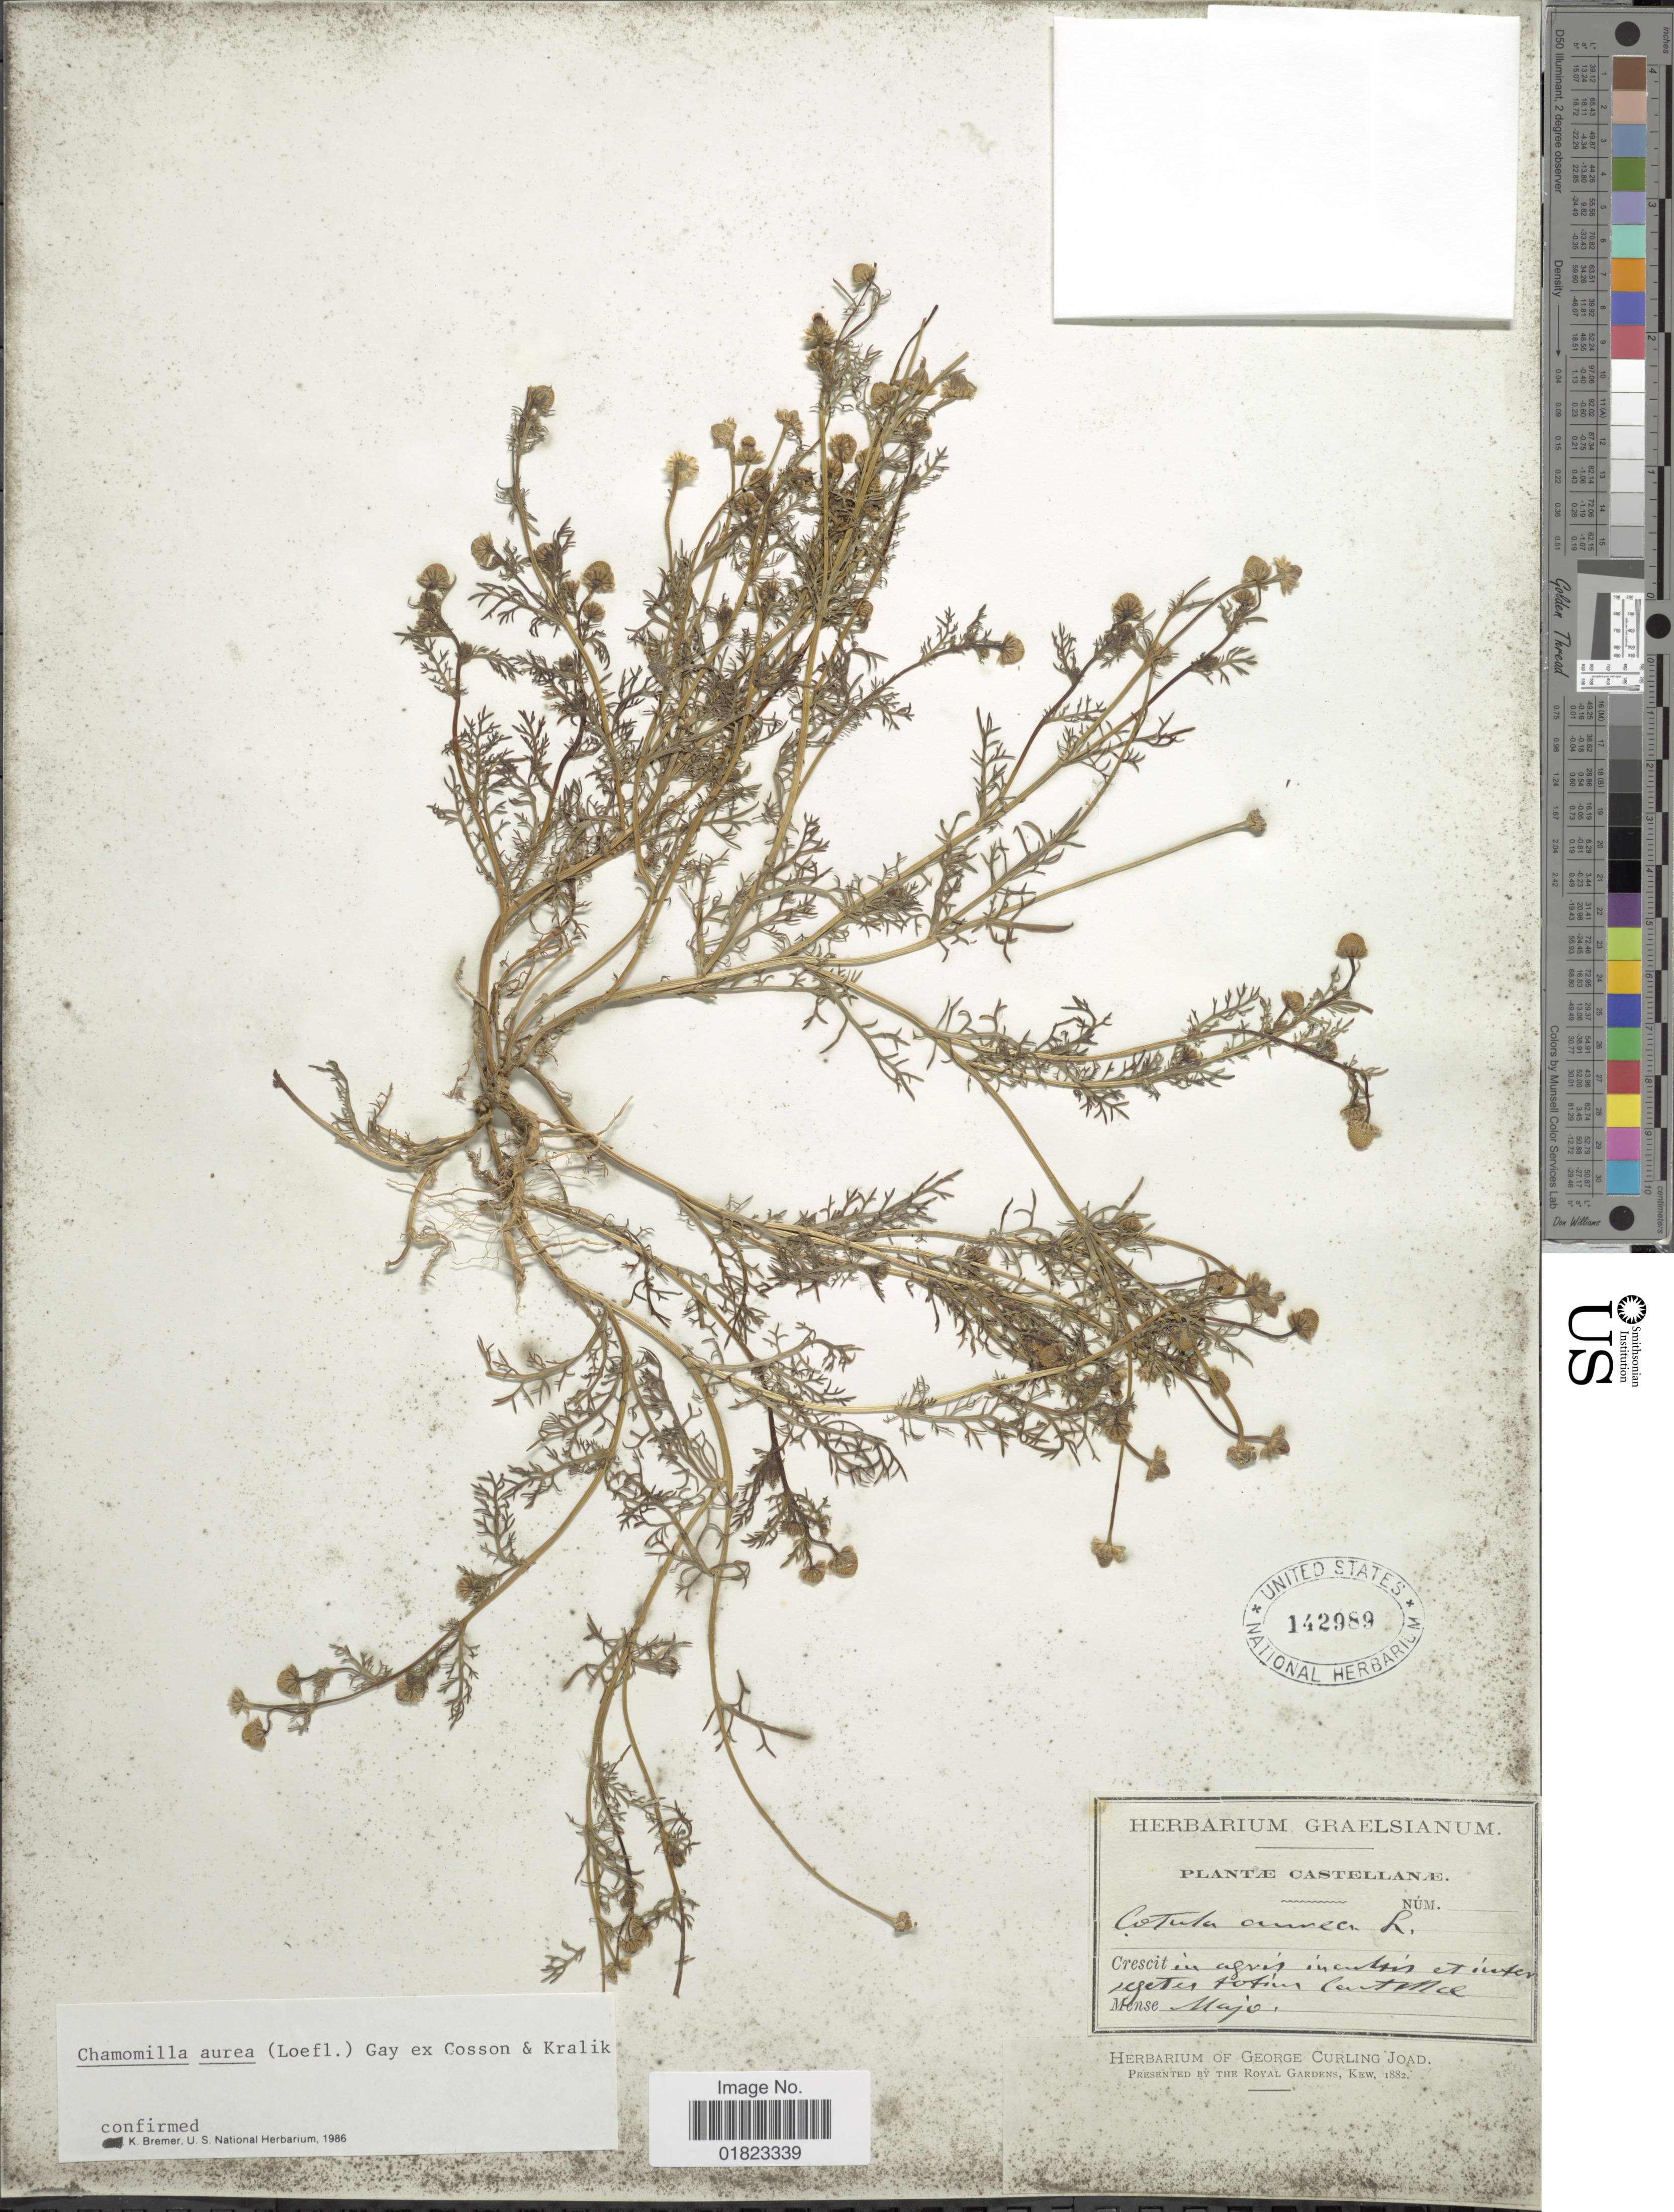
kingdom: Plantae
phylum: Tracheophyta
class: Magnoliopsida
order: Asterales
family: Asteraceae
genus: Matricaria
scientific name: Matricaria aurea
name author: (Loefl.) Sch. Bip.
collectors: Herbarium Graelsianum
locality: Castellanae, in agris incultis et inter [illegible text] totin Centtice.[interpreted]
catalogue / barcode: US 142989